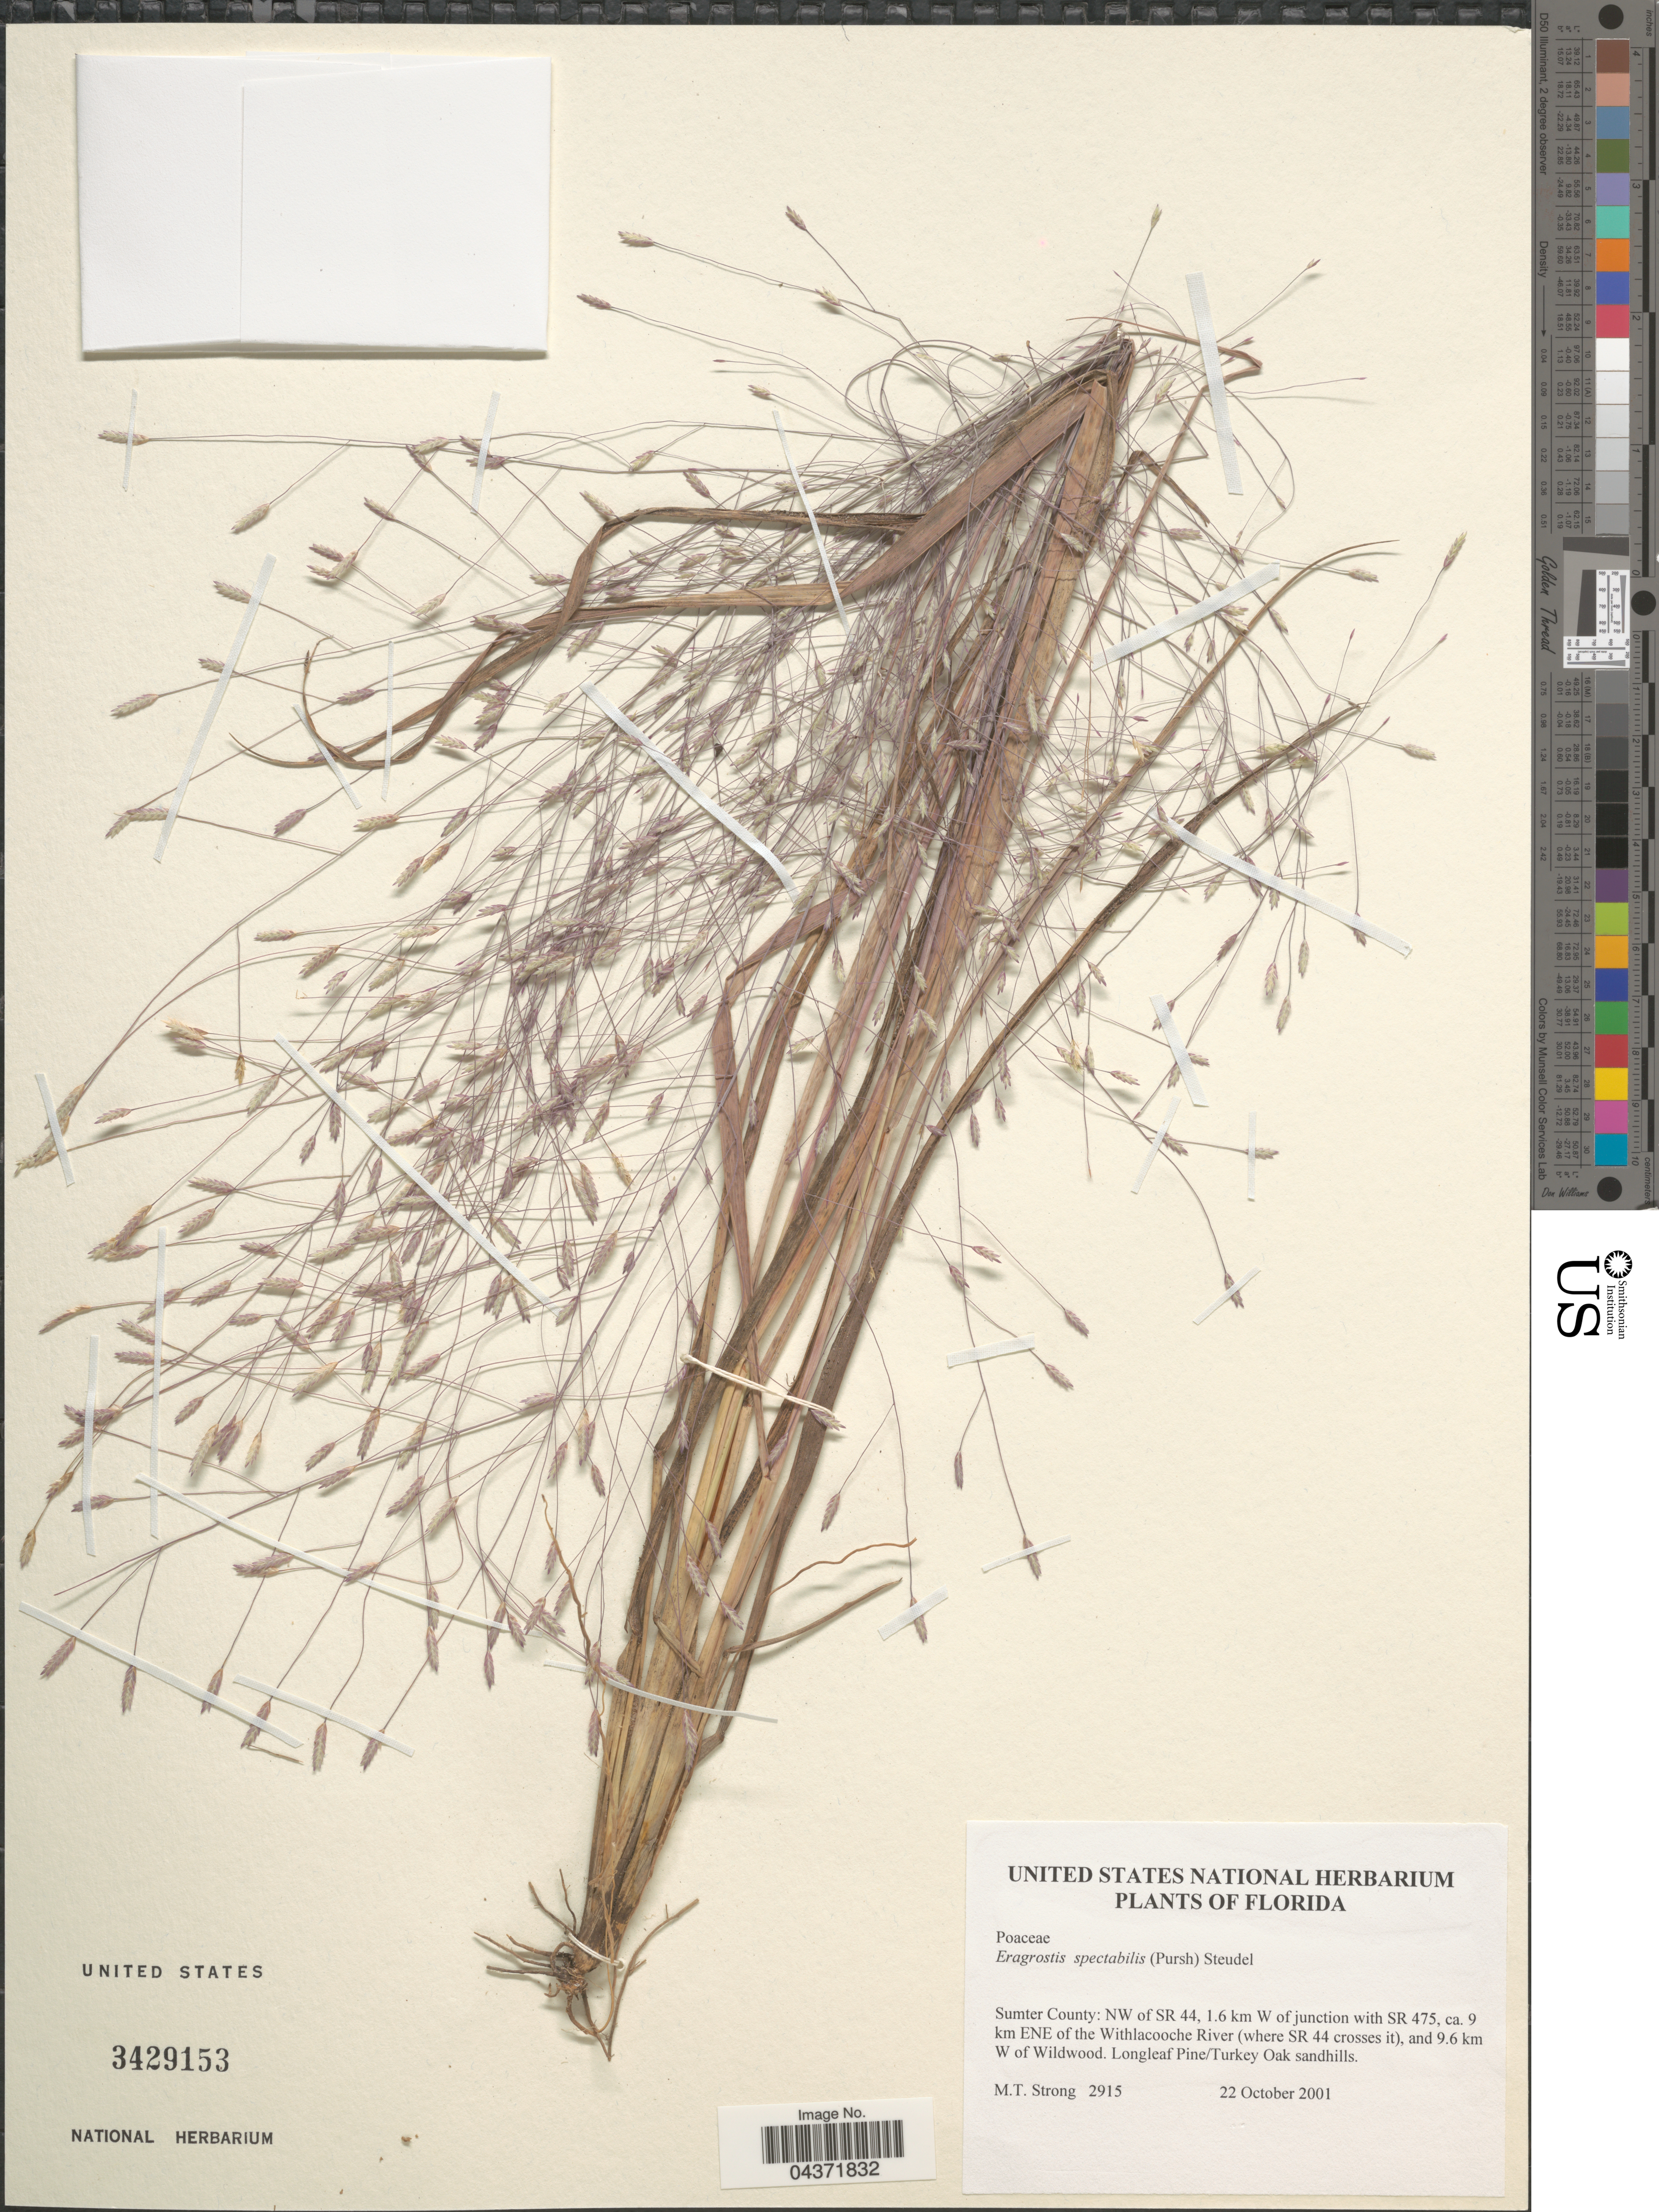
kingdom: Plantae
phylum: Tracheophyta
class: Liliopsida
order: Poales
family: Poaceae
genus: Eragrostis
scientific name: Eragrostis spectabilis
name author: (Pursh) Steud.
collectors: M. T. Strong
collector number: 2915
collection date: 2001-10-22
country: United States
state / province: Florida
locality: Sumter County: NW of SR 44, 1.6 km W of junction with SR 475, ca. 9 km ENE of the Withlacooche River (where SR 44 crosses it), and 9.6 km W of Wildwood. Longleaf Pine/Turkey Oak sandhills.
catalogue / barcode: US 3429153